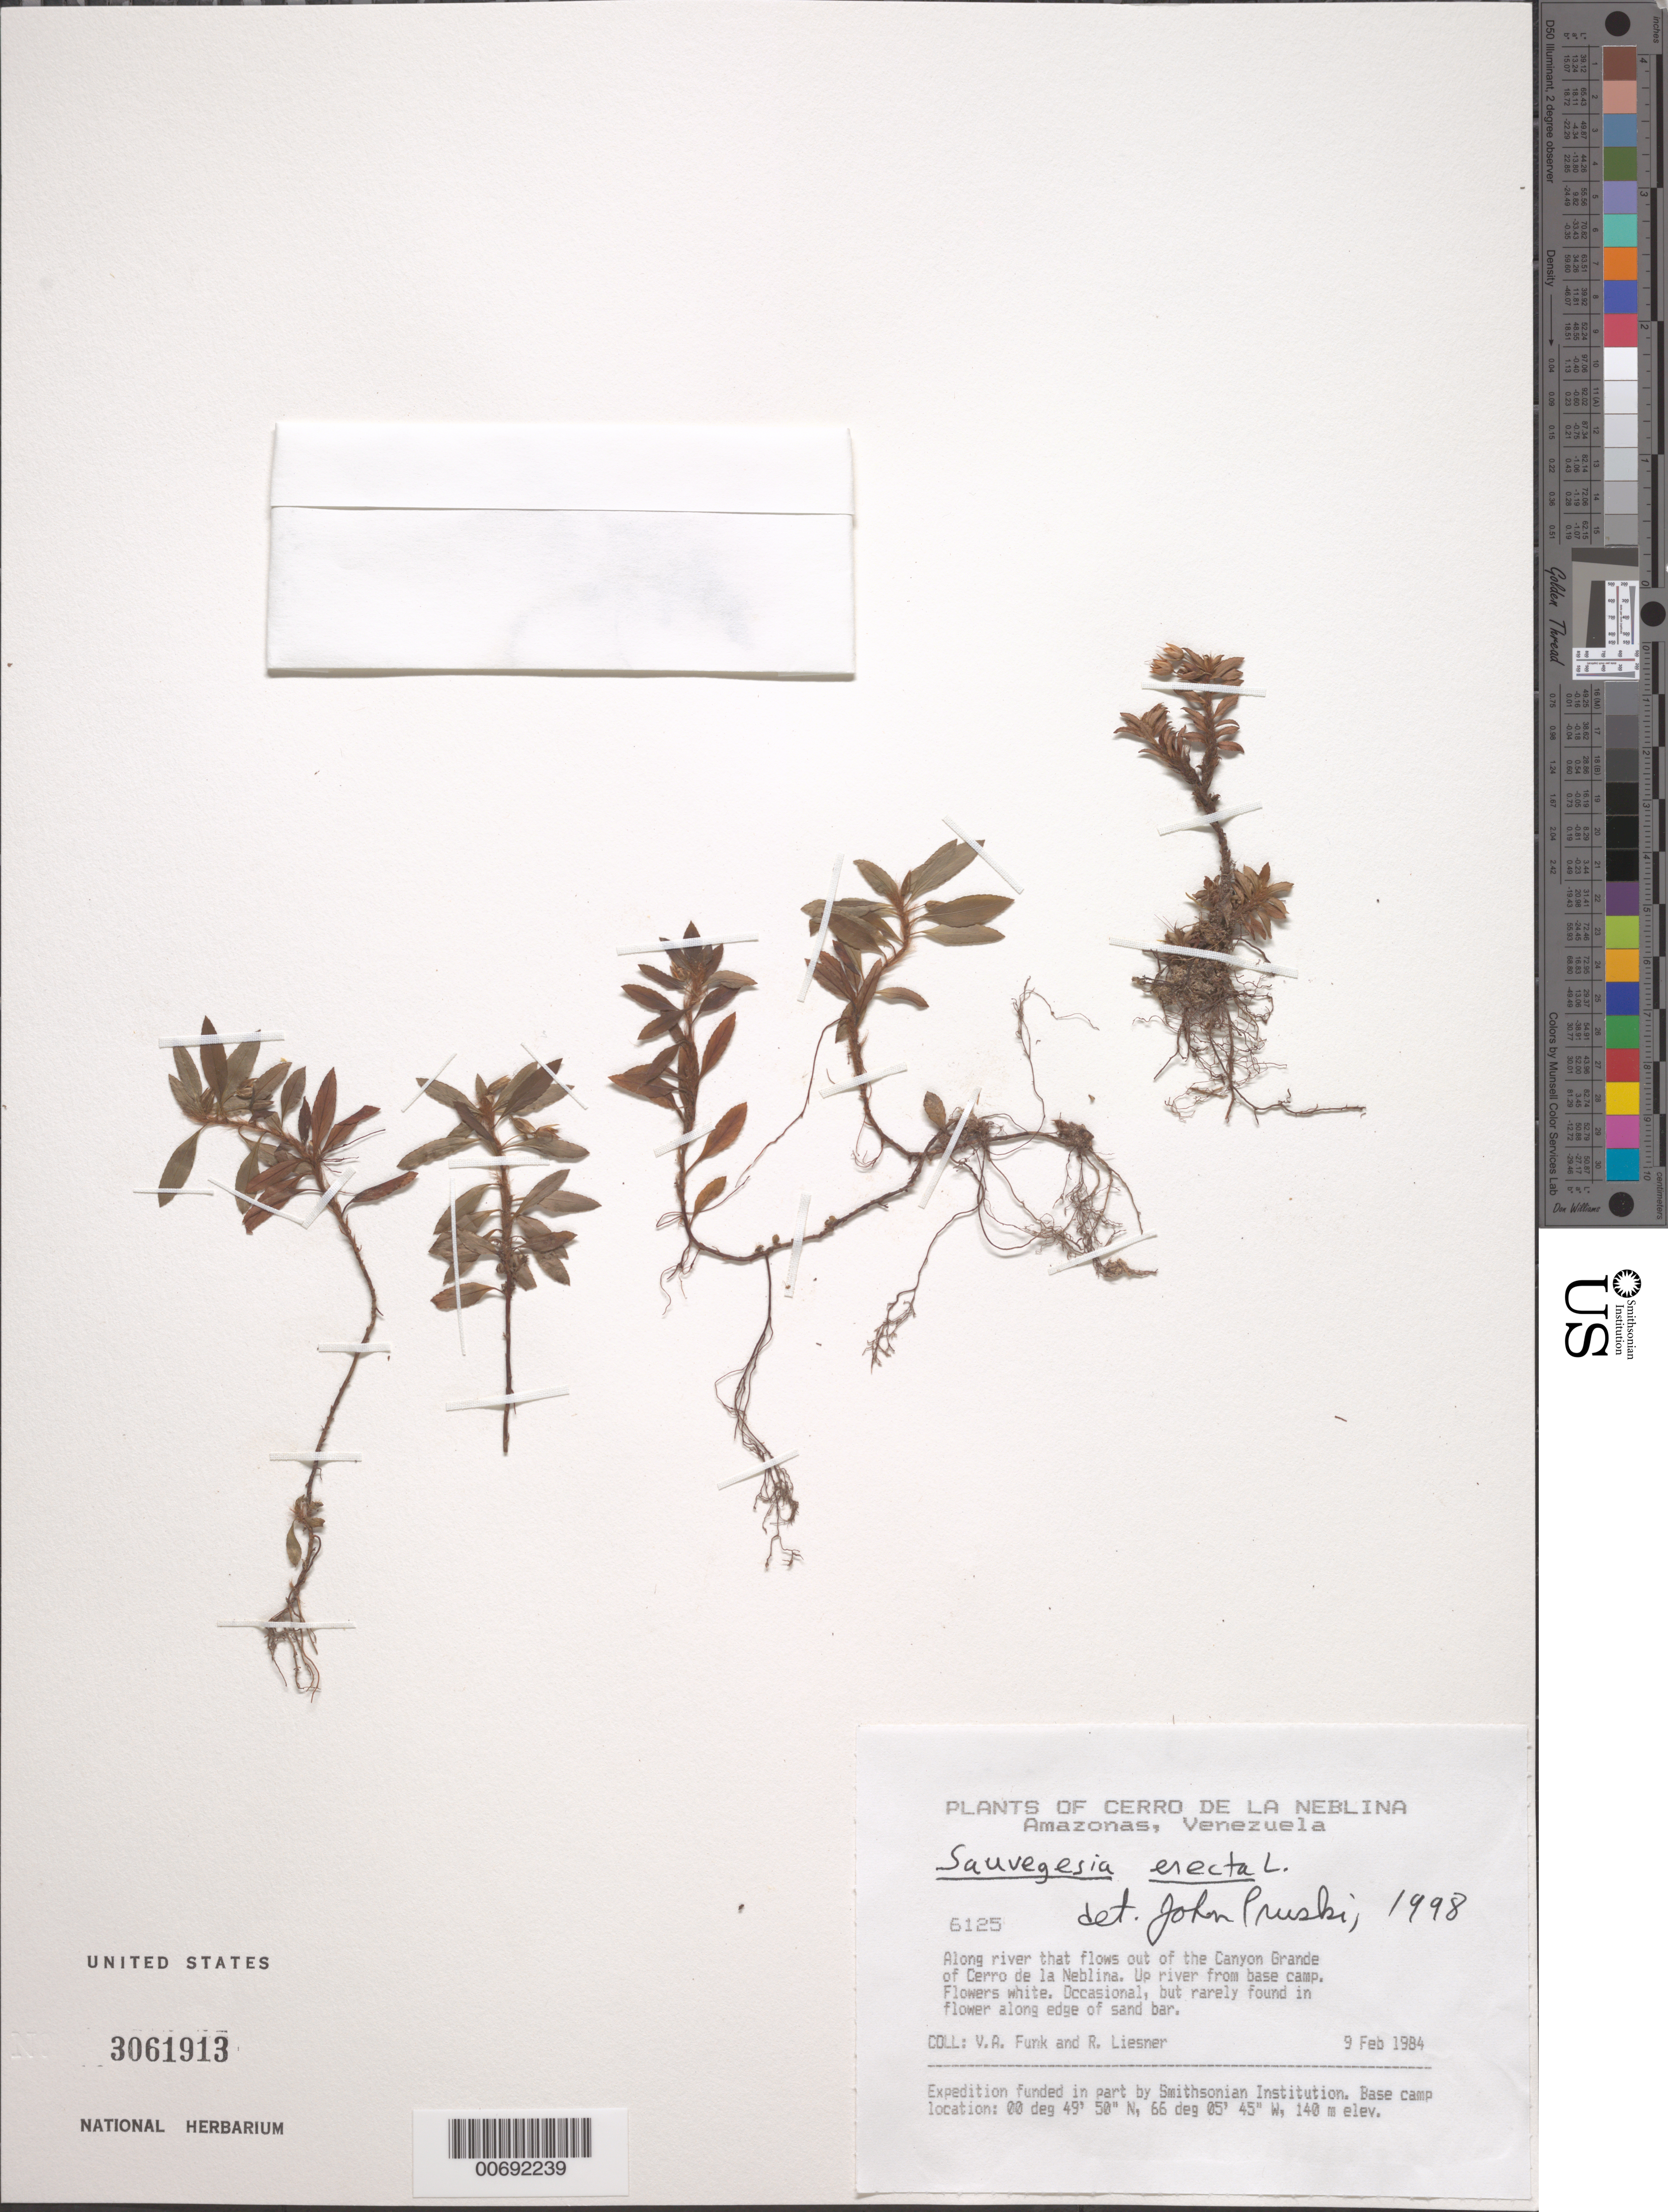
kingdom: Plantae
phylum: Tracheophyta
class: Magnoliopsida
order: Malpighiales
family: Ochnaceae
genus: Sauvagesia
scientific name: Sauvagesia erecta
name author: L.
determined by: Pruski, J. F.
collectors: V. Funk & R. L. Liesner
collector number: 6125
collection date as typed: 9-Feb-84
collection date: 1984-02-09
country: Venezuela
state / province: Amazonas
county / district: Río Negro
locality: Canyon Grande, Cerro de la Neblina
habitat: Along river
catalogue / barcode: US 3061913